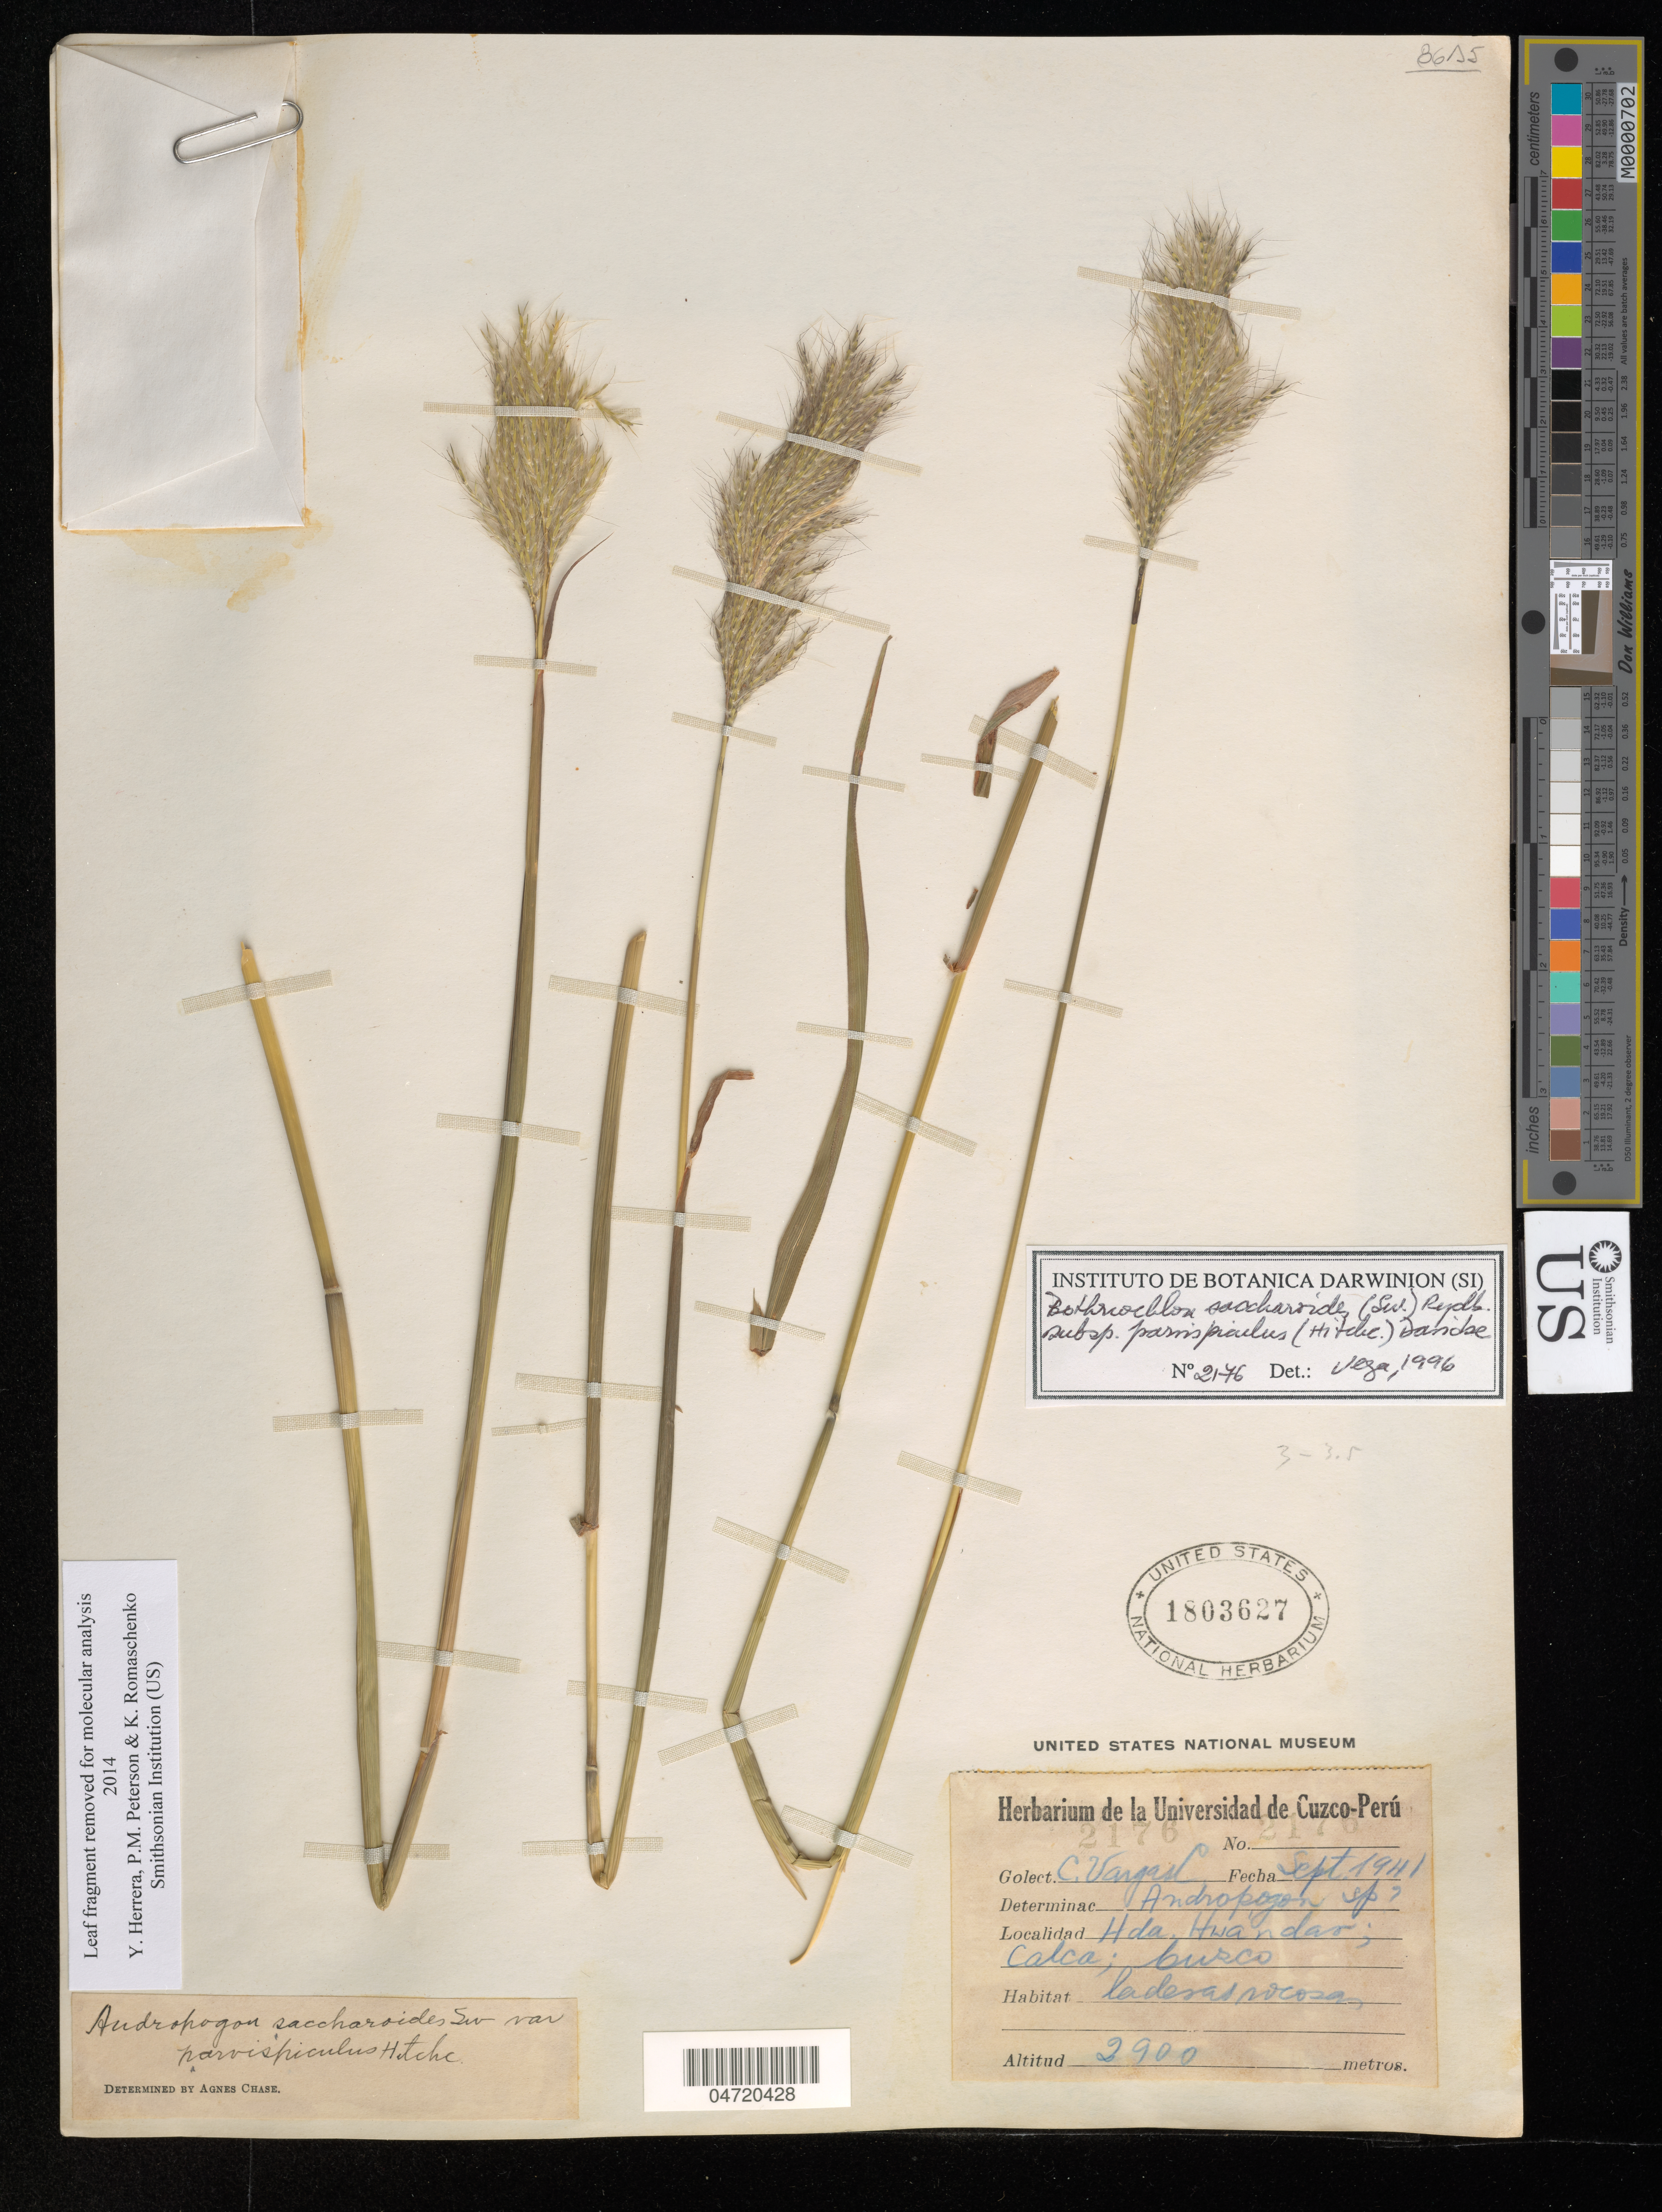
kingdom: Plantae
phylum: Tracheophyta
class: Liliopsida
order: Poales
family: Poaceae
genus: Bothriochloa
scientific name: Bothriochloa saccharoides subsp. parvispiculus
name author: (Hitchc.) Davidse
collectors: C. Vargas C.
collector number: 2176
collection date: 1941-09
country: Peru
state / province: Cusco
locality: Hda. Huandar; Calca; Cuzco.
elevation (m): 2900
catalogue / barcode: US 1803627